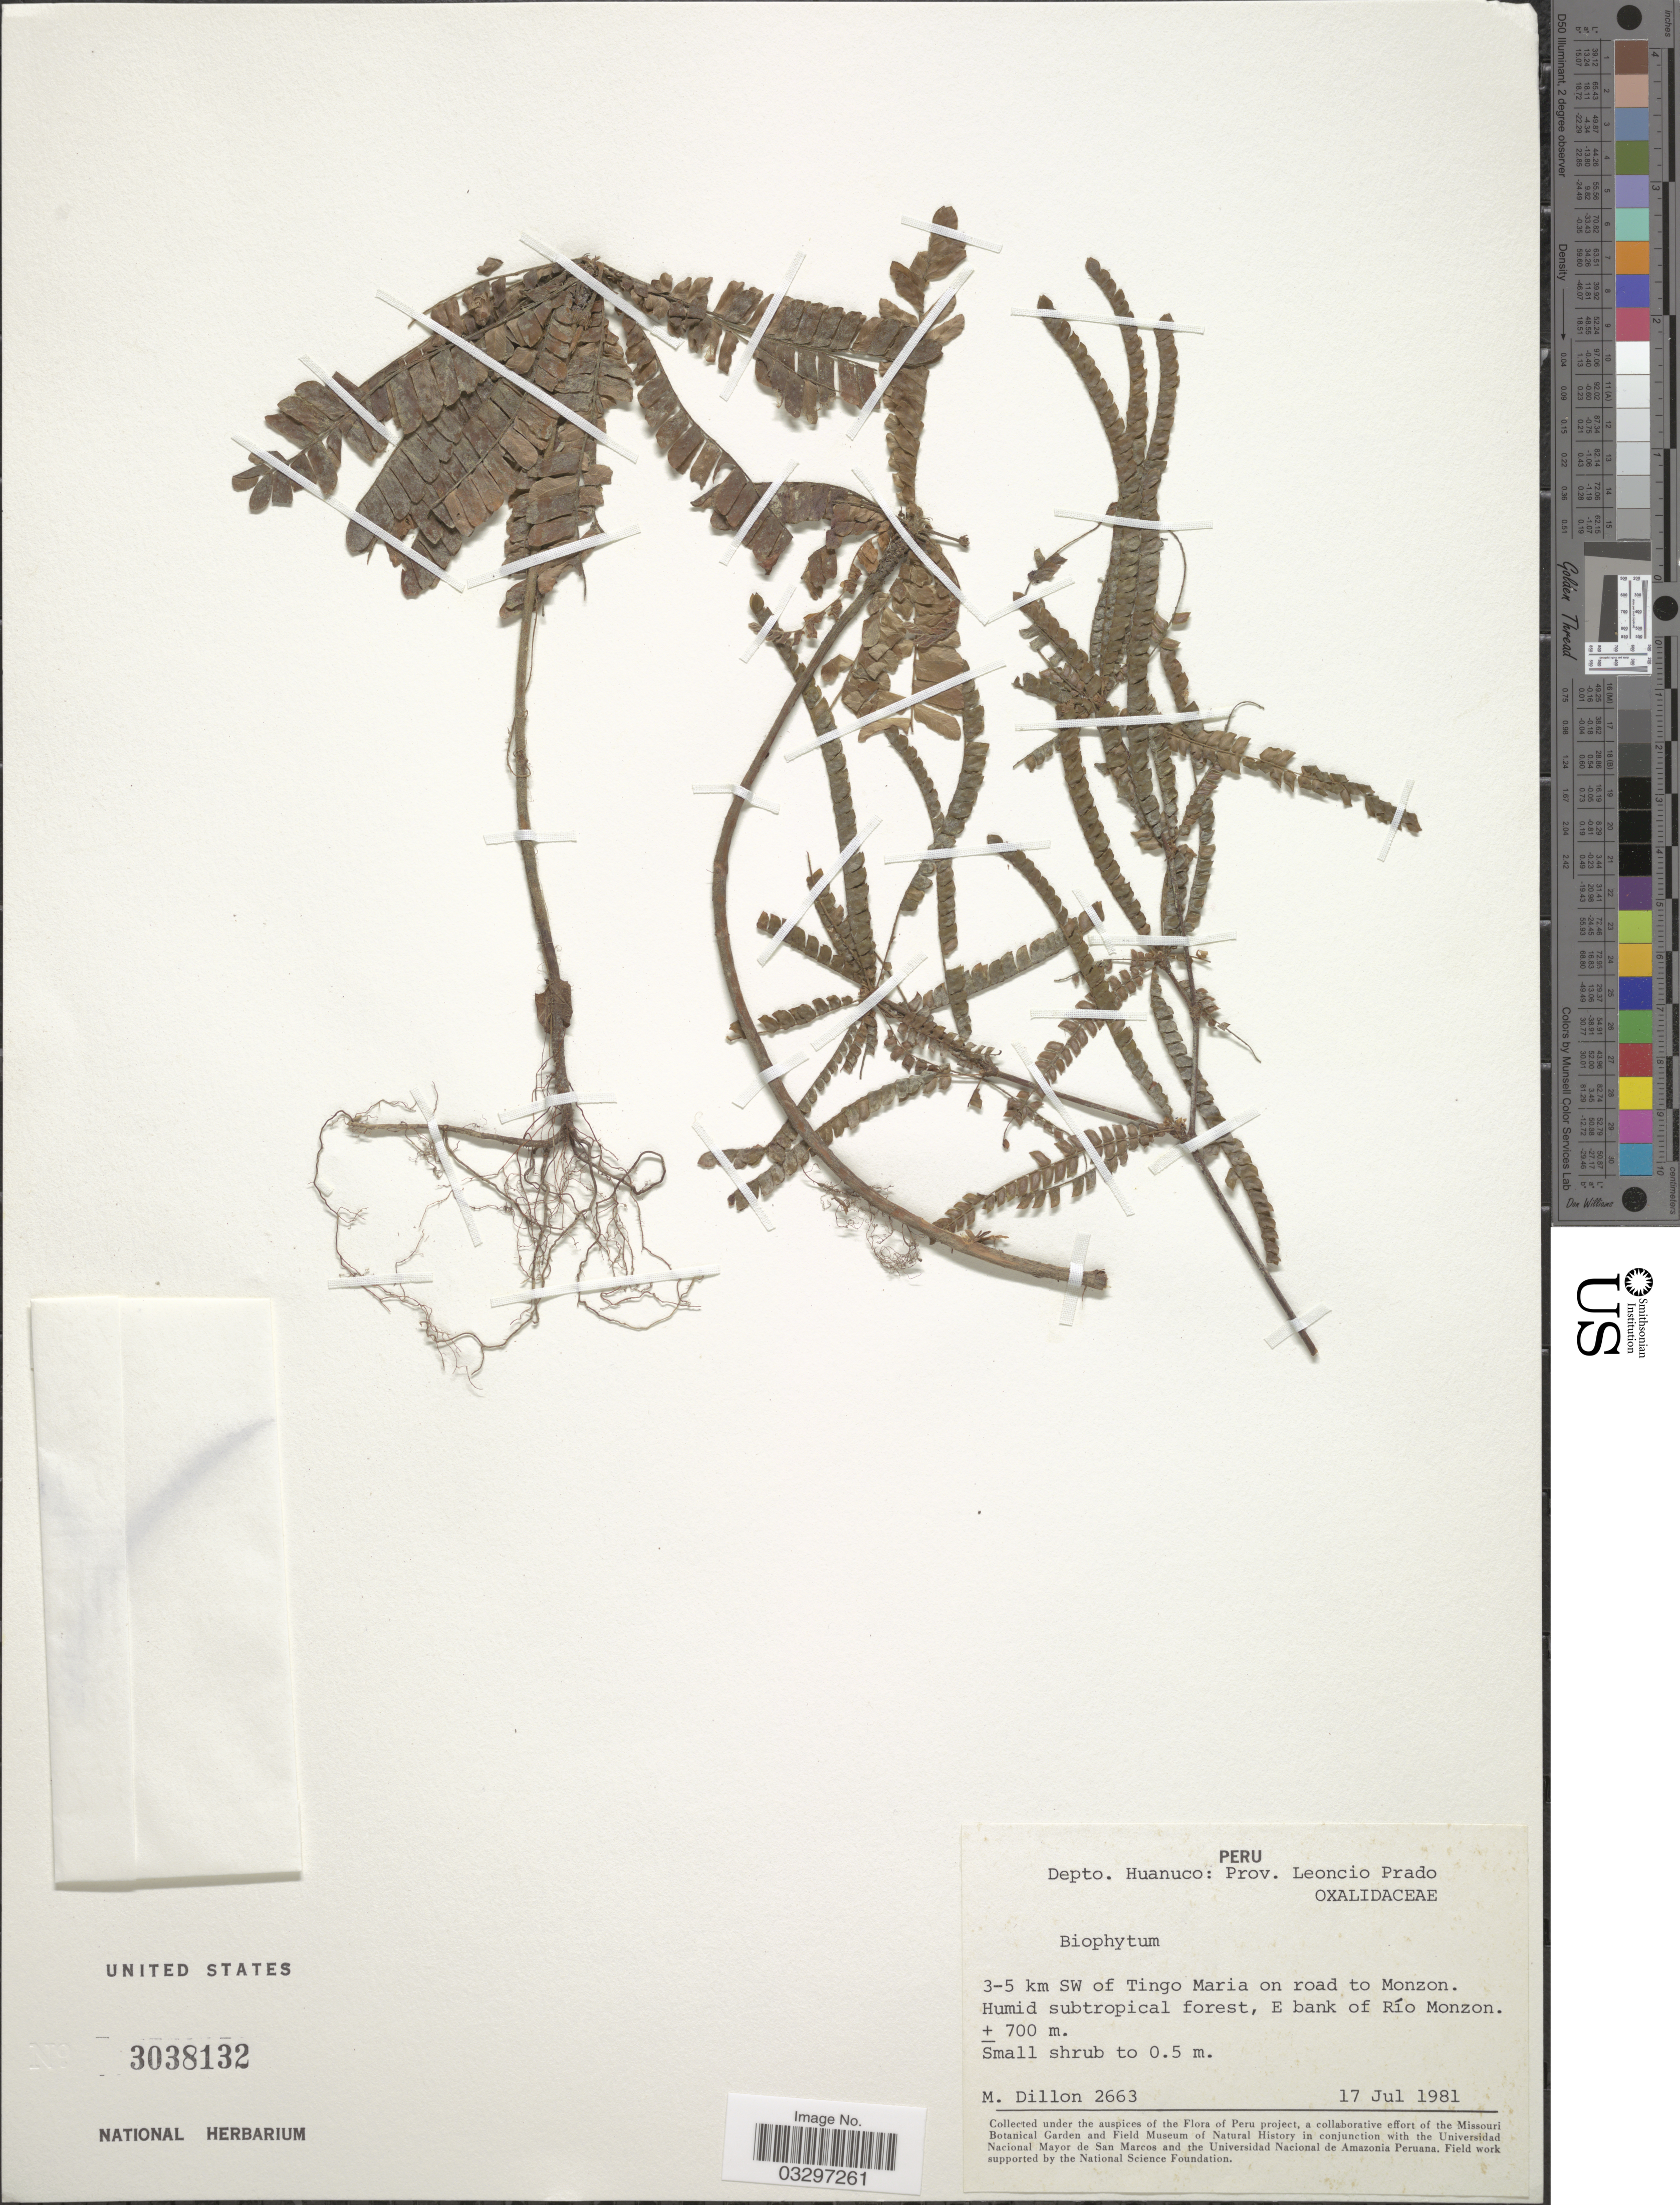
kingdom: Plantae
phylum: Tracheophyta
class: Magnoliopsida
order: Oxalidales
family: Oxalidaceae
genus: Biophytum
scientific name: Biophytum sp.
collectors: M. O. Dillon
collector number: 2663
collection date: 1981-07-17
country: Peru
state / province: Huánuco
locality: Depto. Huanuco: Prov. Leoncio Prado. 3-5 km SW of Tingo Maria on road to Monzon. Humid subtropical forest, E bank of Río Monzon.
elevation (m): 700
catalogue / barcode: US 3038132